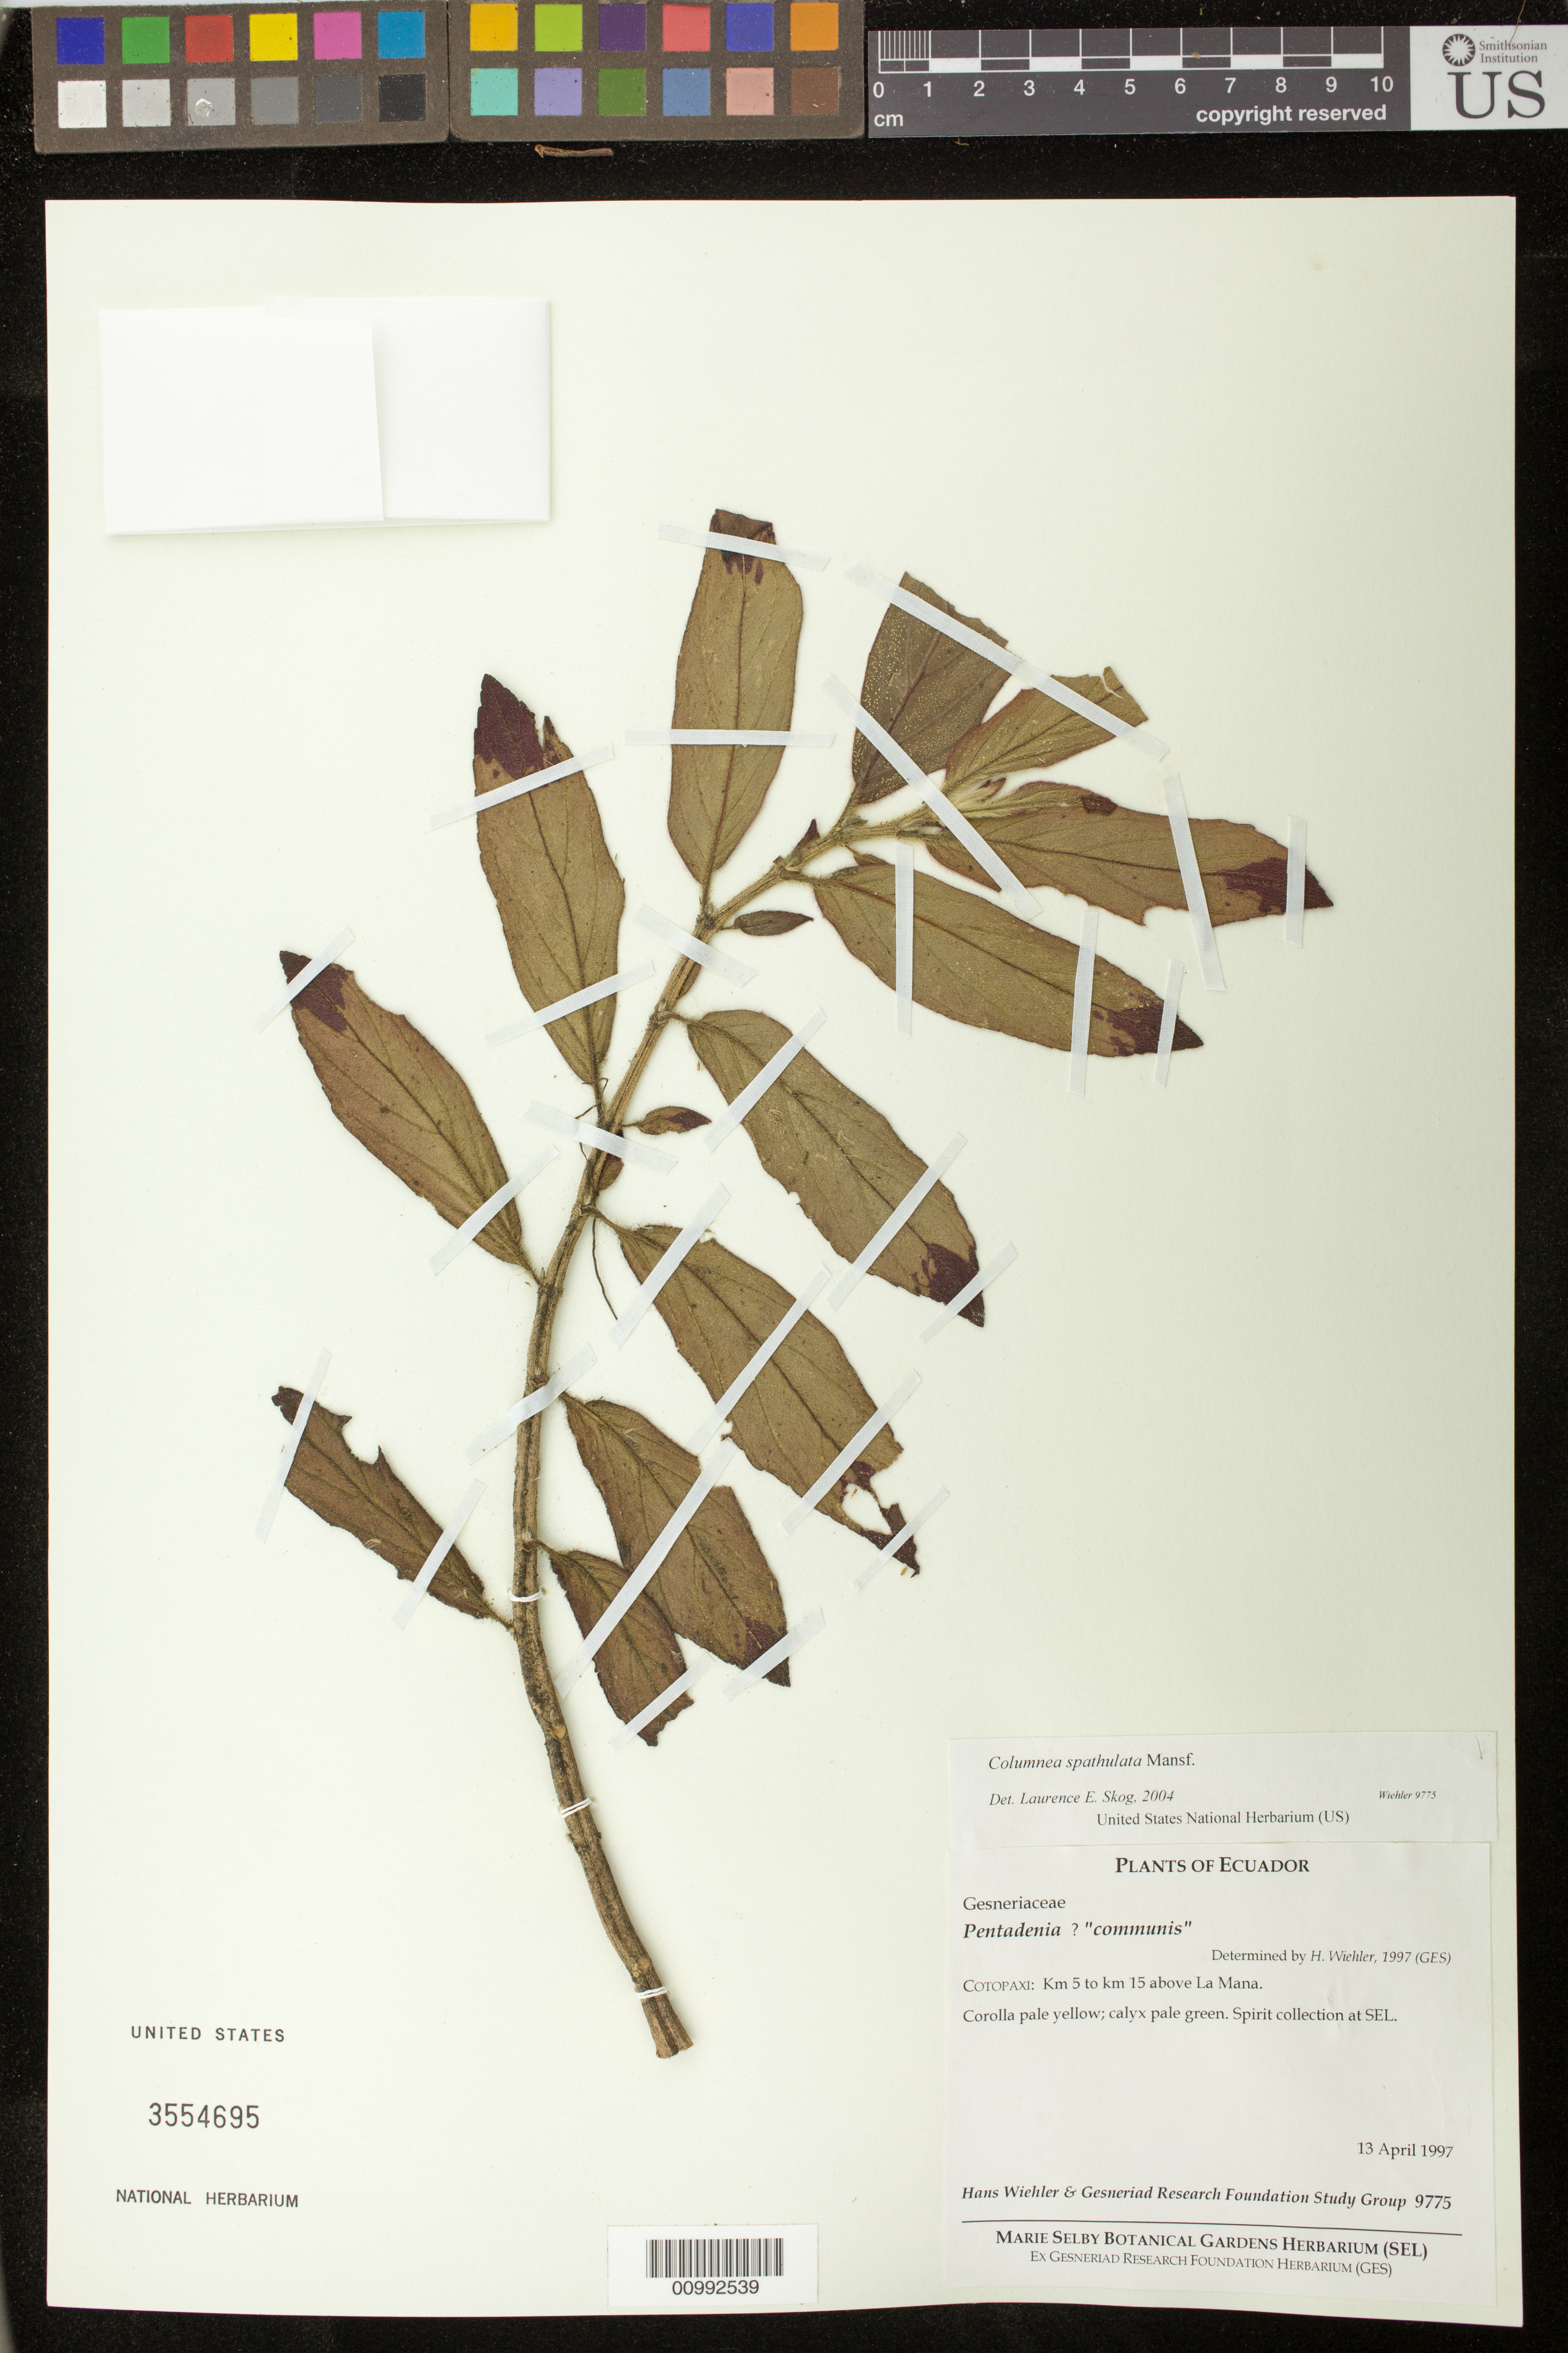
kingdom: Plantae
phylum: Tracheophyta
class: Magnoliopsida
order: Lamiales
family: Gesneriaceae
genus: Columnea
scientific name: Columnea spathulata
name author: Mansf.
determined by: Skog, Laurence E.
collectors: H. J. Wiehler & GRF Study Group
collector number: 9775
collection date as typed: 13 Apr 1997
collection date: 1997-04-13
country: Ecuador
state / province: Cotopaxi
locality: Cotopaxi: km 5 to km 15 above La Mana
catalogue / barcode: US 3554695